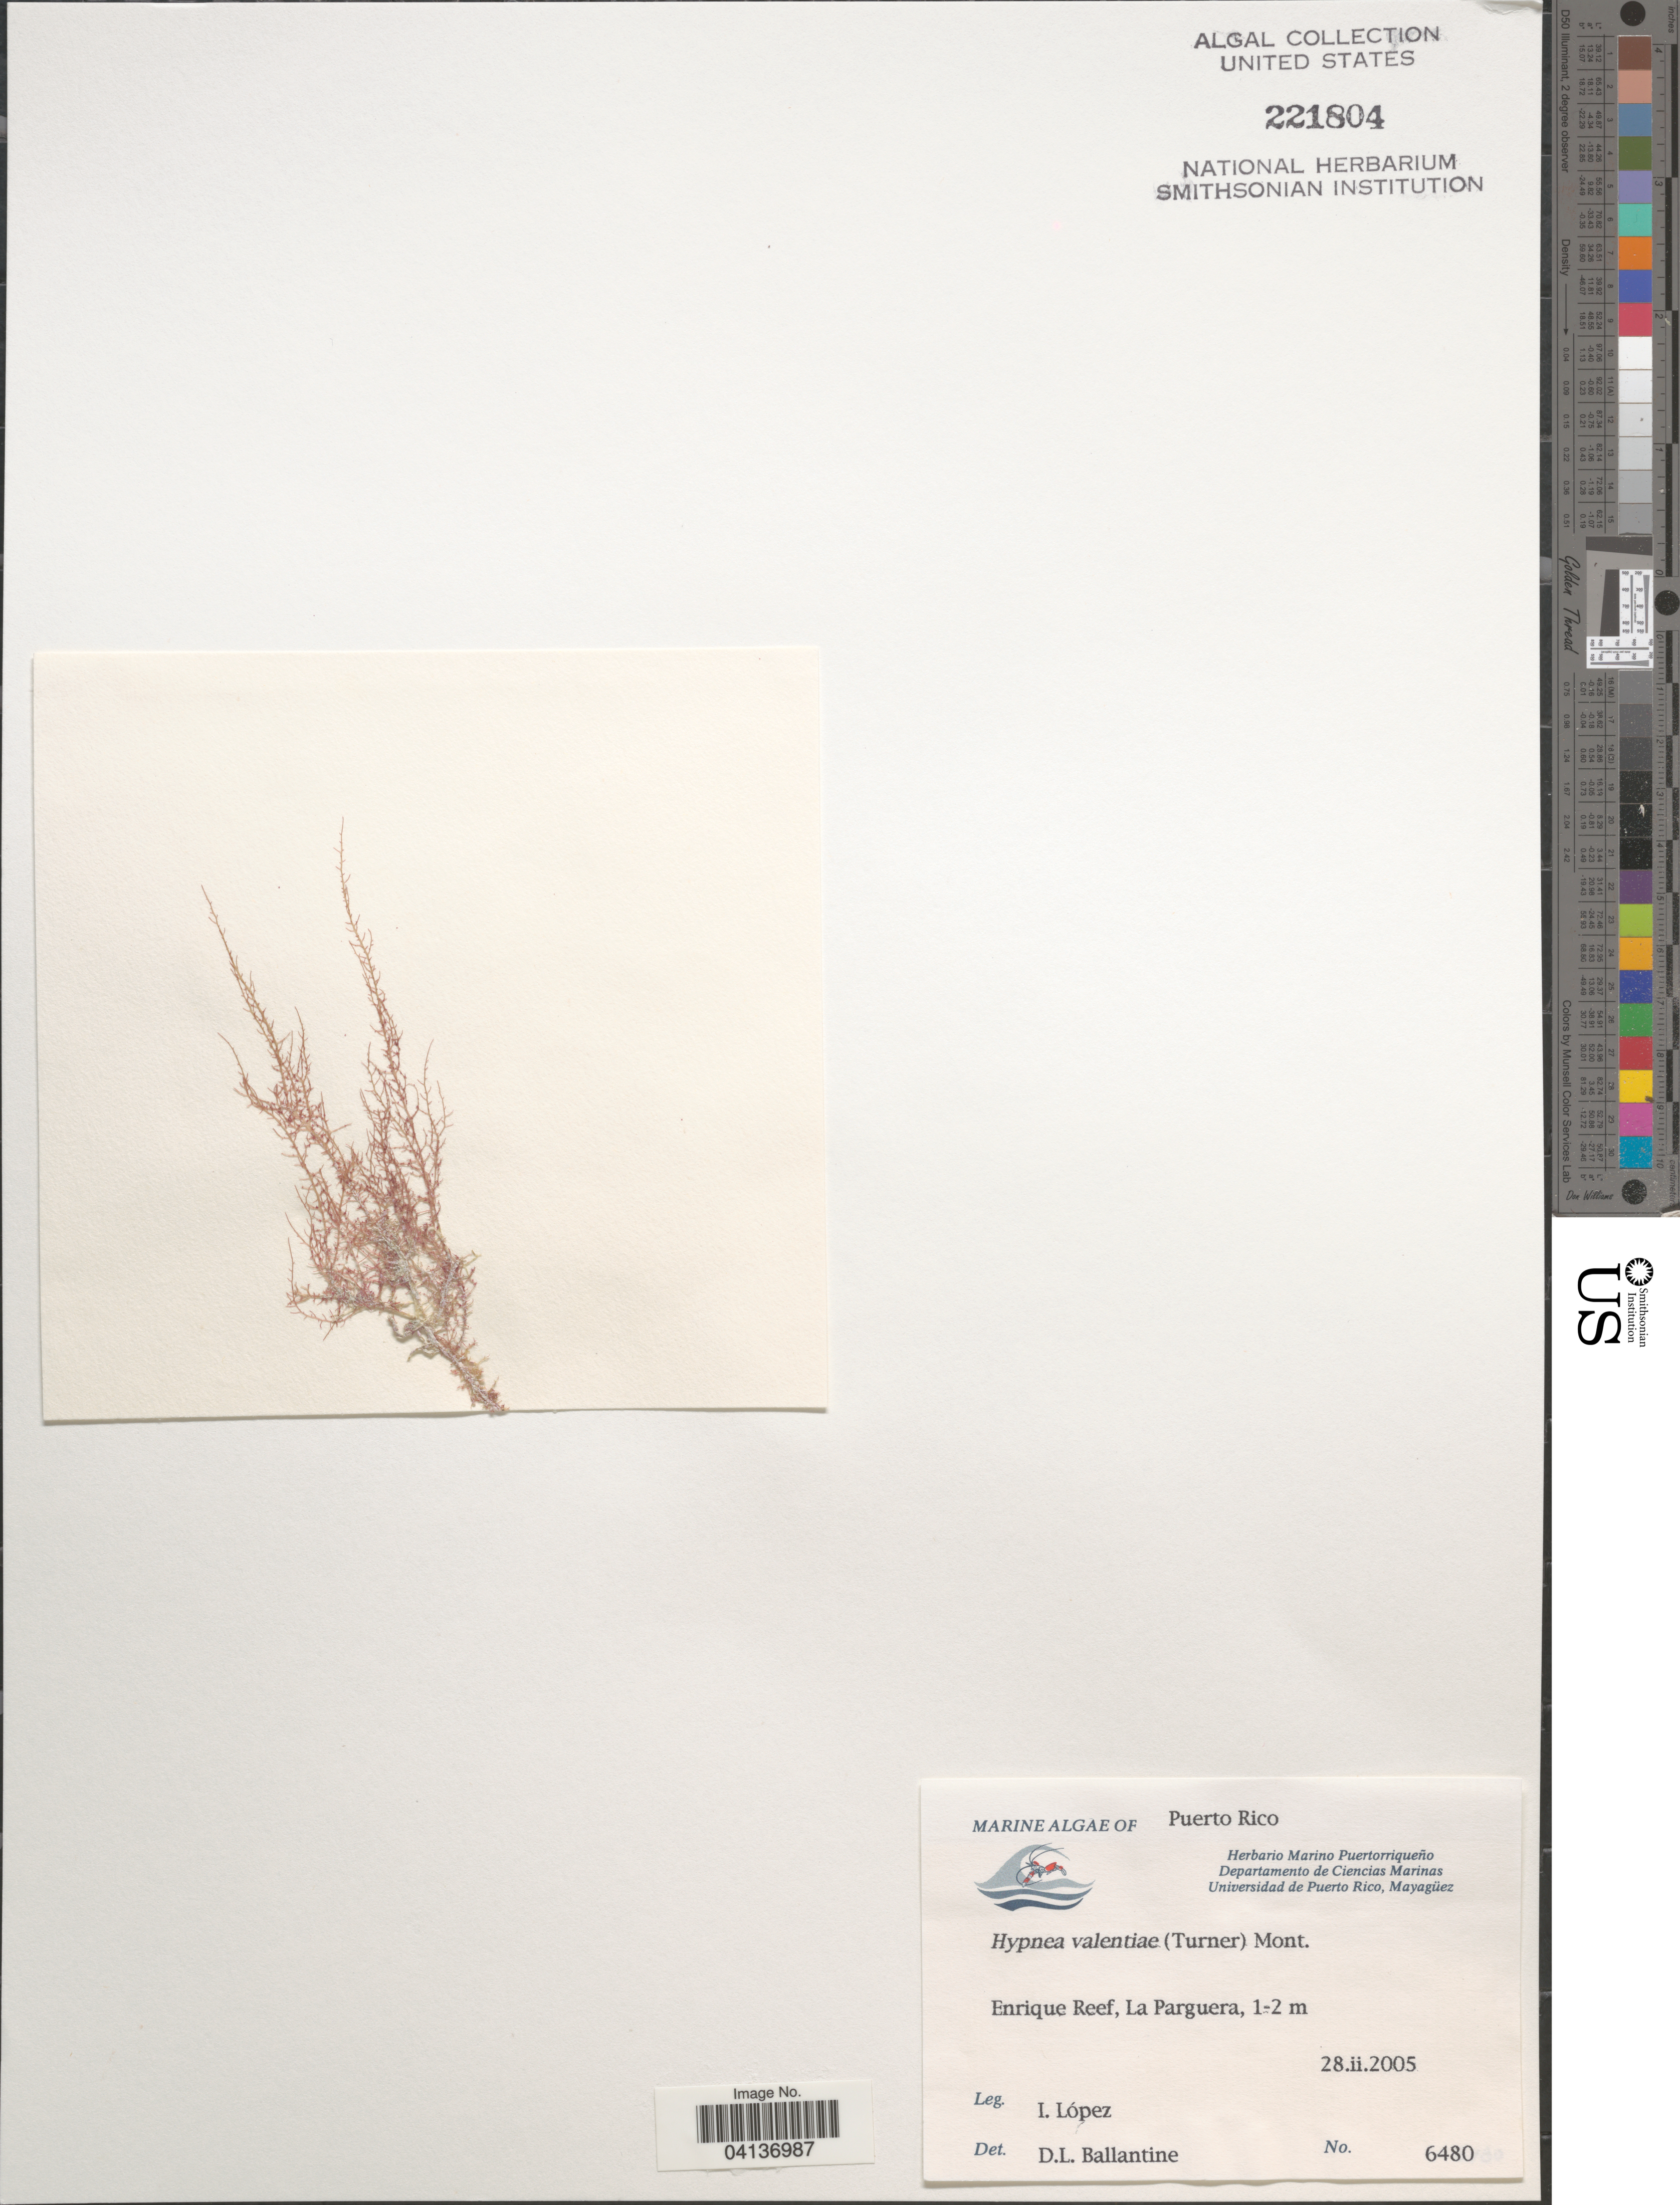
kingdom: Plantae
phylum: Rhodophyta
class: Florideophyceae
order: Gigartinales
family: Cystocloniaceae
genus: Hypnea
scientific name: Hypnea valentiae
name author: (Turner) Mont.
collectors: I. Lopéz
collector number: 6480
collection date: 2005-02-28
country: Puerto Rico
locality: Enrique Reef, La Parguera.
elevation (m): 1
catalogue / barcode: US 221804